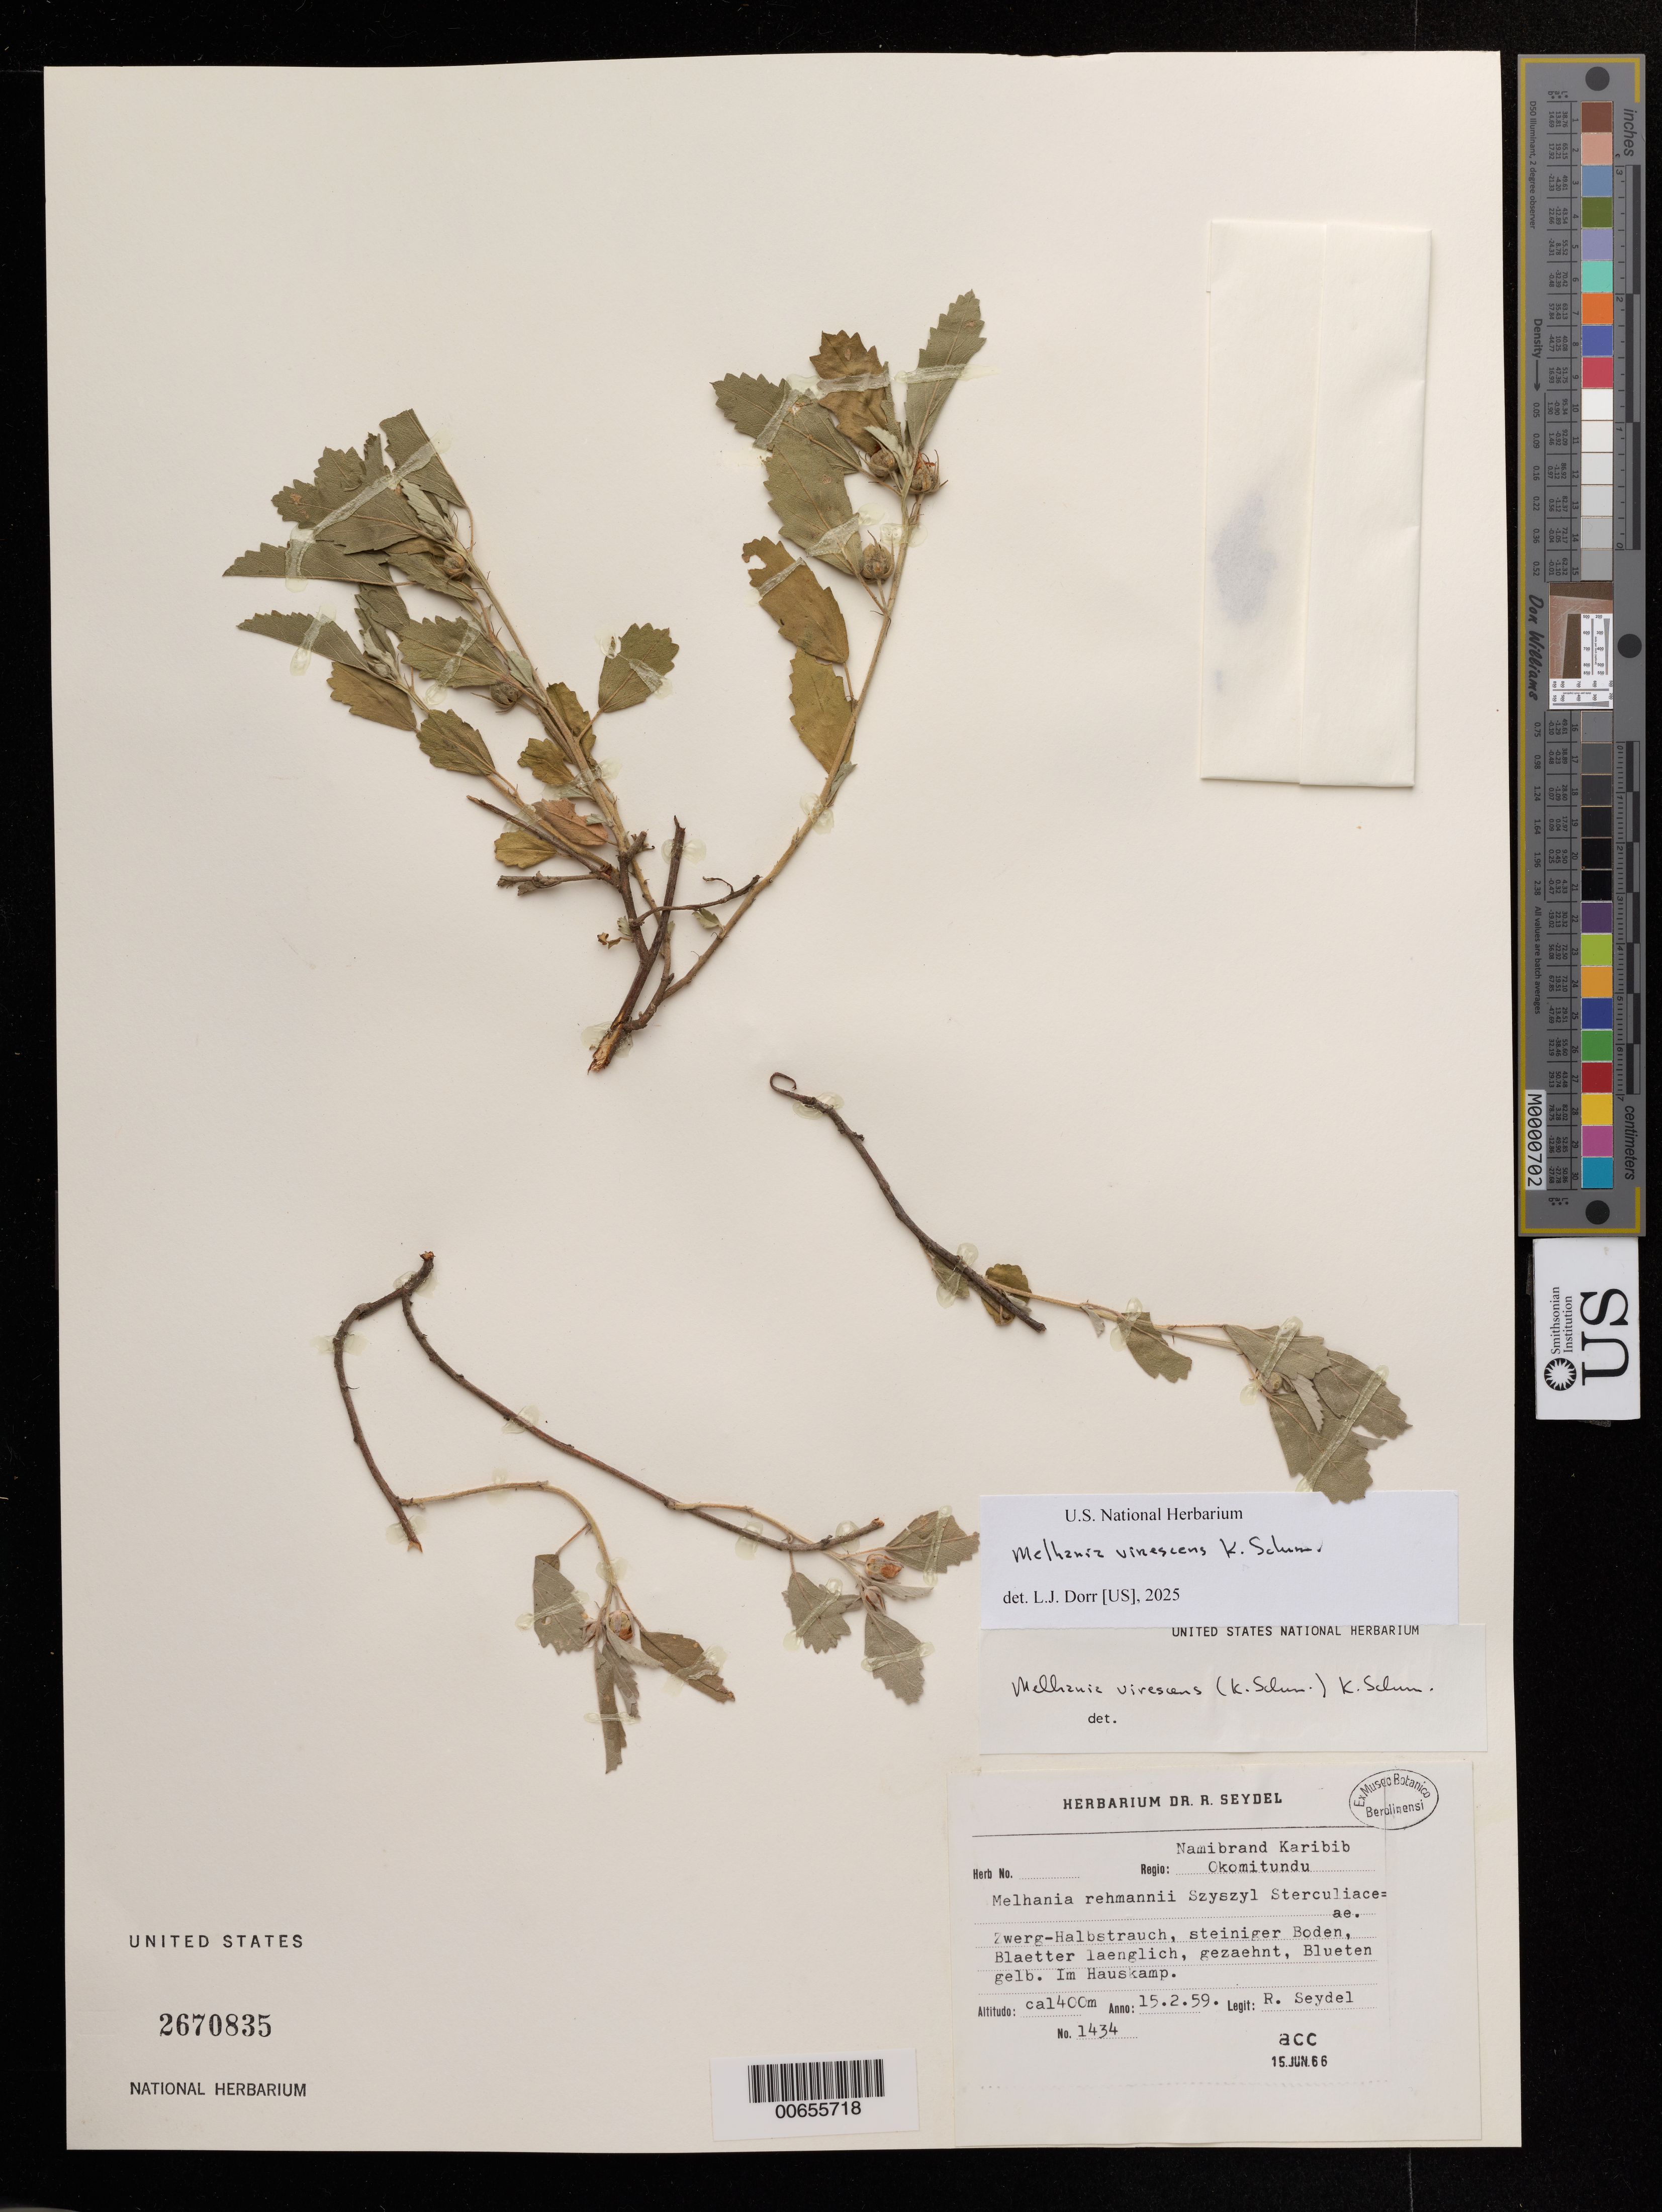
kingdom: Plantae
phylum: Tracheophyta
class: Magnoliopsida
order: Malvales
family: Malvaceae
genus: Melhania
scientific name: Melhania virescens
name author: K. Schum.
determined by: Dorr, L. J., (BOT), Smithsonian Institution - National Museum of Natural History (UNITED STATES)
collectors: R. Seydel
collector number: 1434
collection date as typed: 15 Feb 1959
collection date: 1959-02-15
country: Namibia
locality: Namibrand, Karibib, Okomitundu. Zwerg-Halbstrauch, steiniger Boden, Blaetter laenglich, gezaehnt, Blueten gelb, Im Hauskamp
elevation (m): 1400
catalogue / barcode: US 2670835